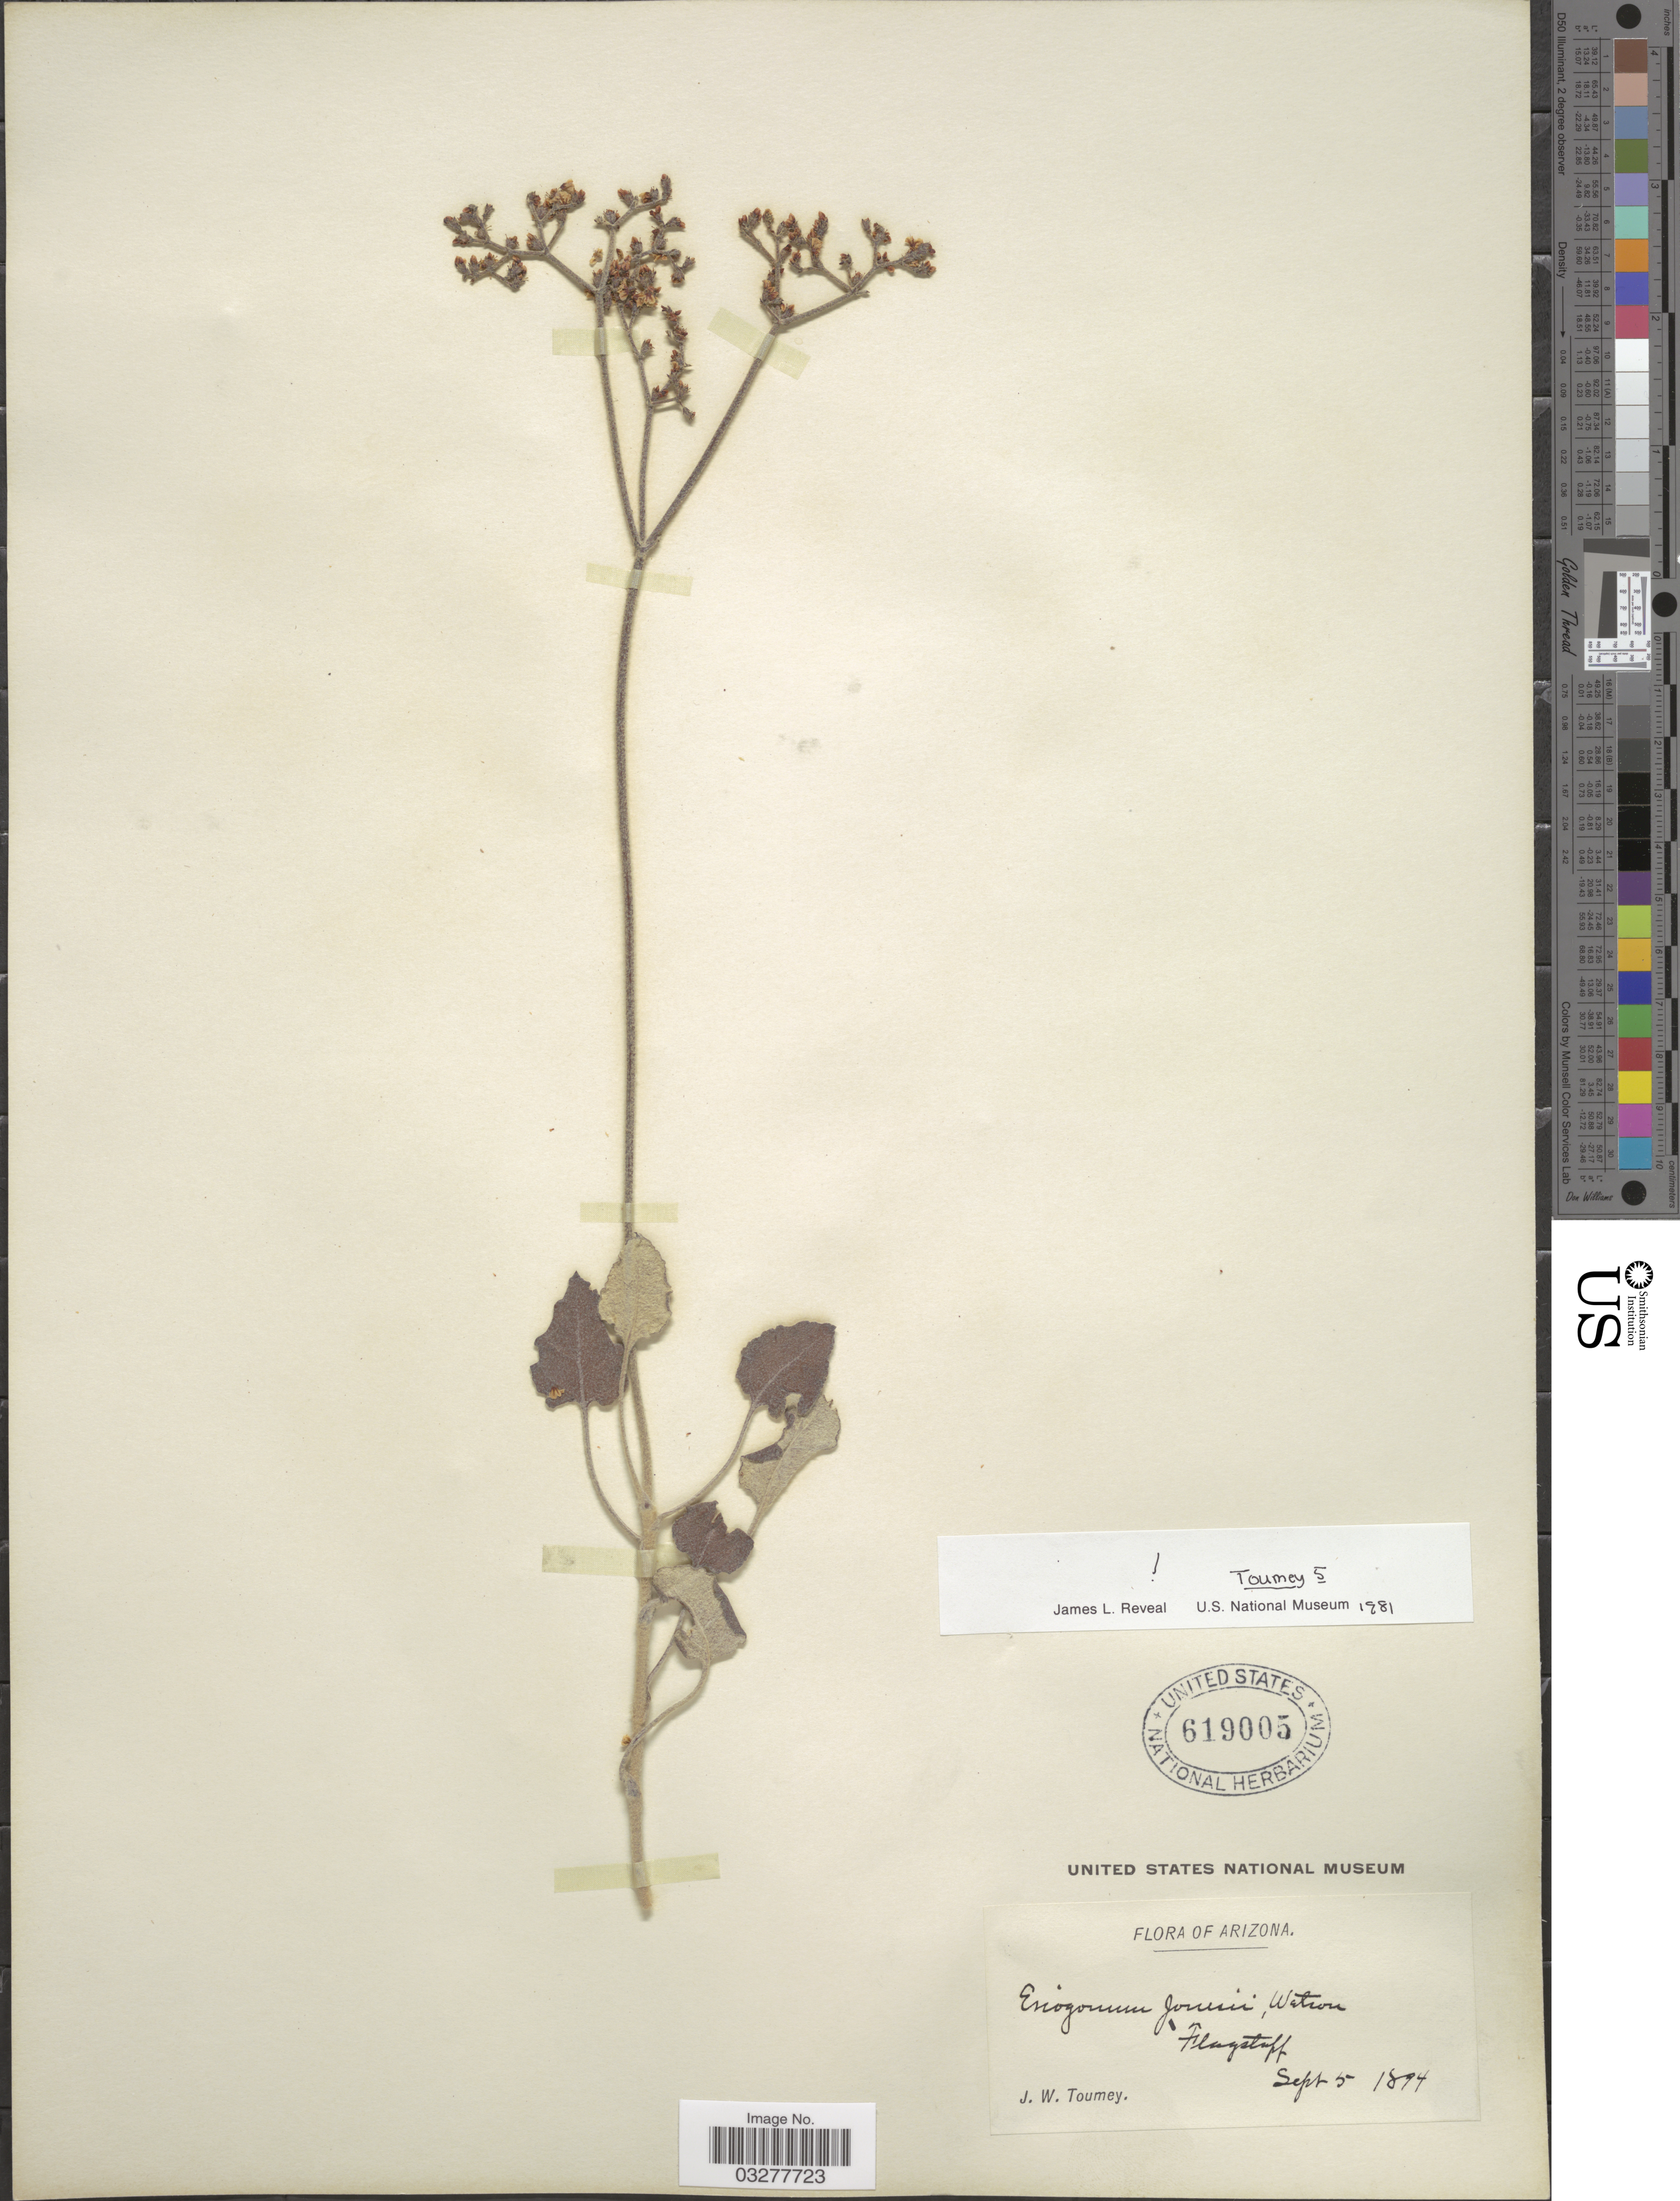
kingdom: Plantae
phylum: Tracheophyta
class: Magnoliopsida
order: Caryophyllales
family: Polygonaceae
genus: Eriogonum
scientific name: Eriogonum jonesii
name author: S. Watson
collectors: J. W. Toumey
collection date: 1894-09-05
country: United States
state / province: Arizona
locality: Flagstaff.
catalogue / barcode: US 619005